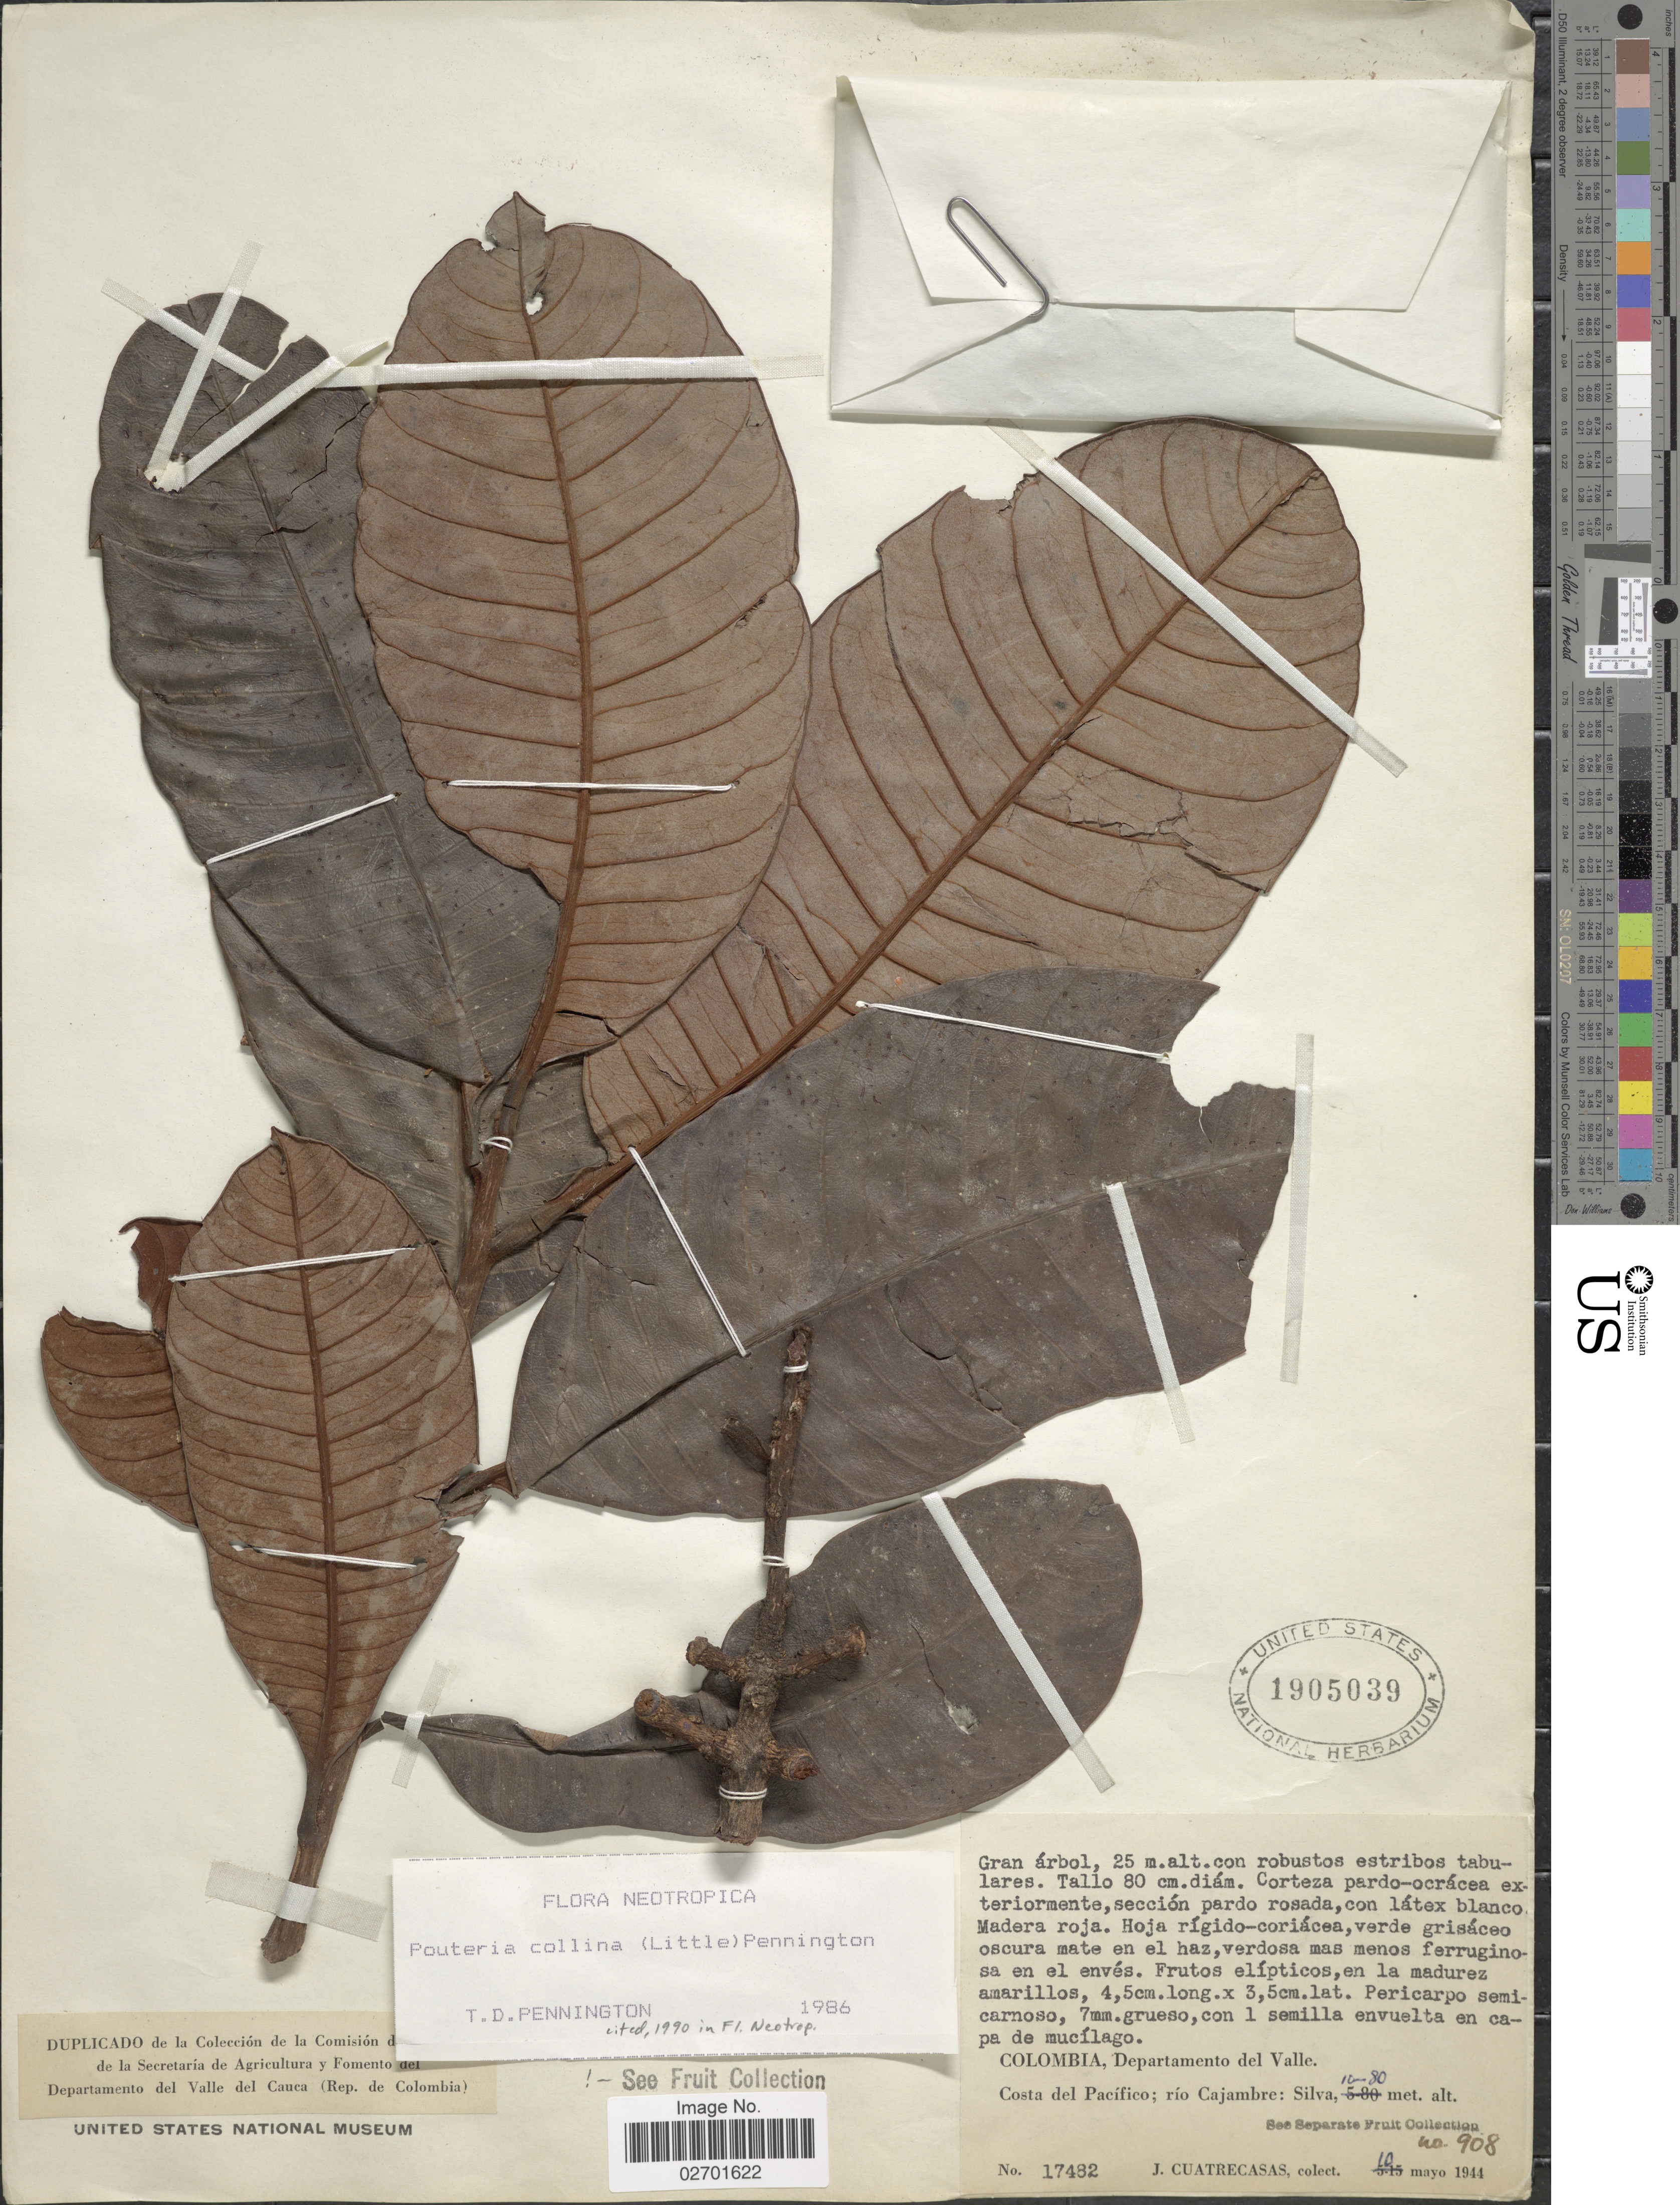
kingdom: Plantae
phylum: Tracheophyta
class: Magnoliopsida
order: Ericales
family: Sapotaceae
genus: Pouteria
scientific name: Pouteria collina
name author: (Little) T.D. Penn.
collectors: J. Cuatrecasas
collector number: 17482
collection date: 1944-05-10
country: Colombia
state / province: Valle del Cauca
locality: Colombia, Departamento del Valle, Costa del Pacifico; rio Cajambre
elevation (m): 10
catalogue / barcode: US 1905039